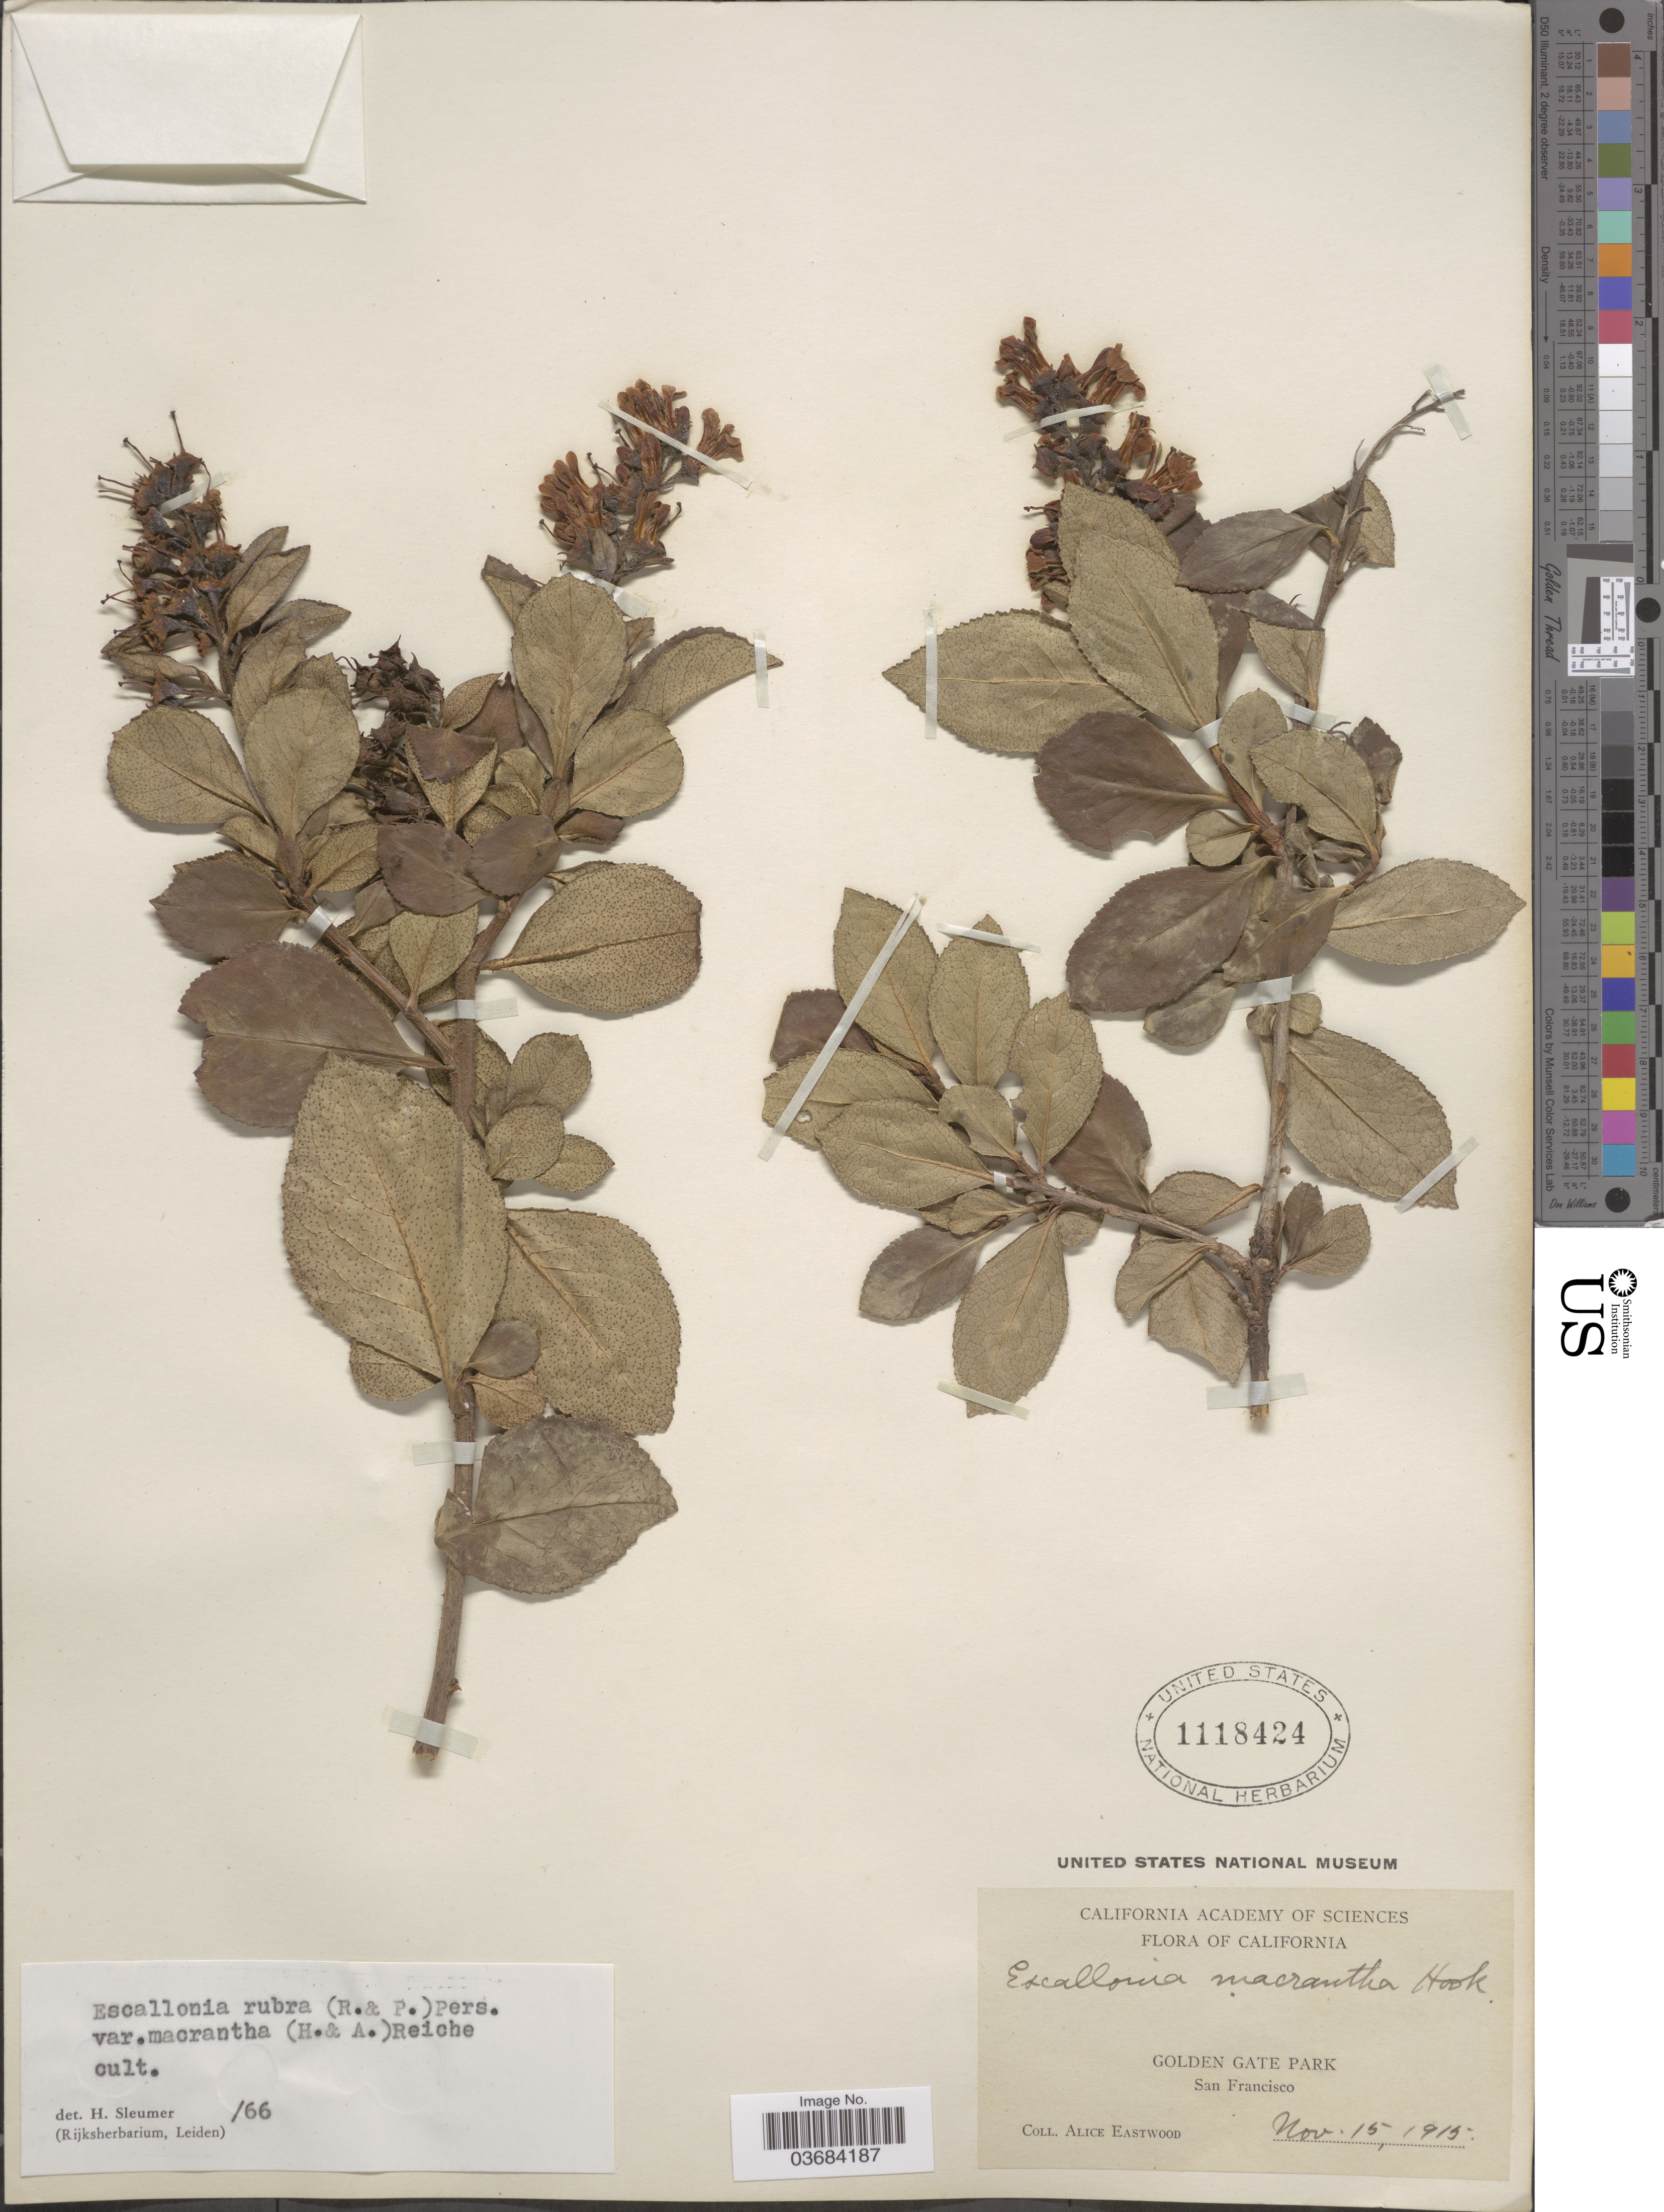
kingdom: Plantae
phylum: Tracheophyta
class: Magnoliopsida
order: Escalloniales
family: Escalloniaceae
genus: Escallonia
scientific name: Escallonia rubra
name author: (Ruiz & Pav.) Pers.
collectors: A. Eastwood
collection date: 1915-11-15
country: United States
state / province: California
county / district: San Francisco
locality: Golden Gate Park. San Francisco.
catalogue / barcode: US 1118424